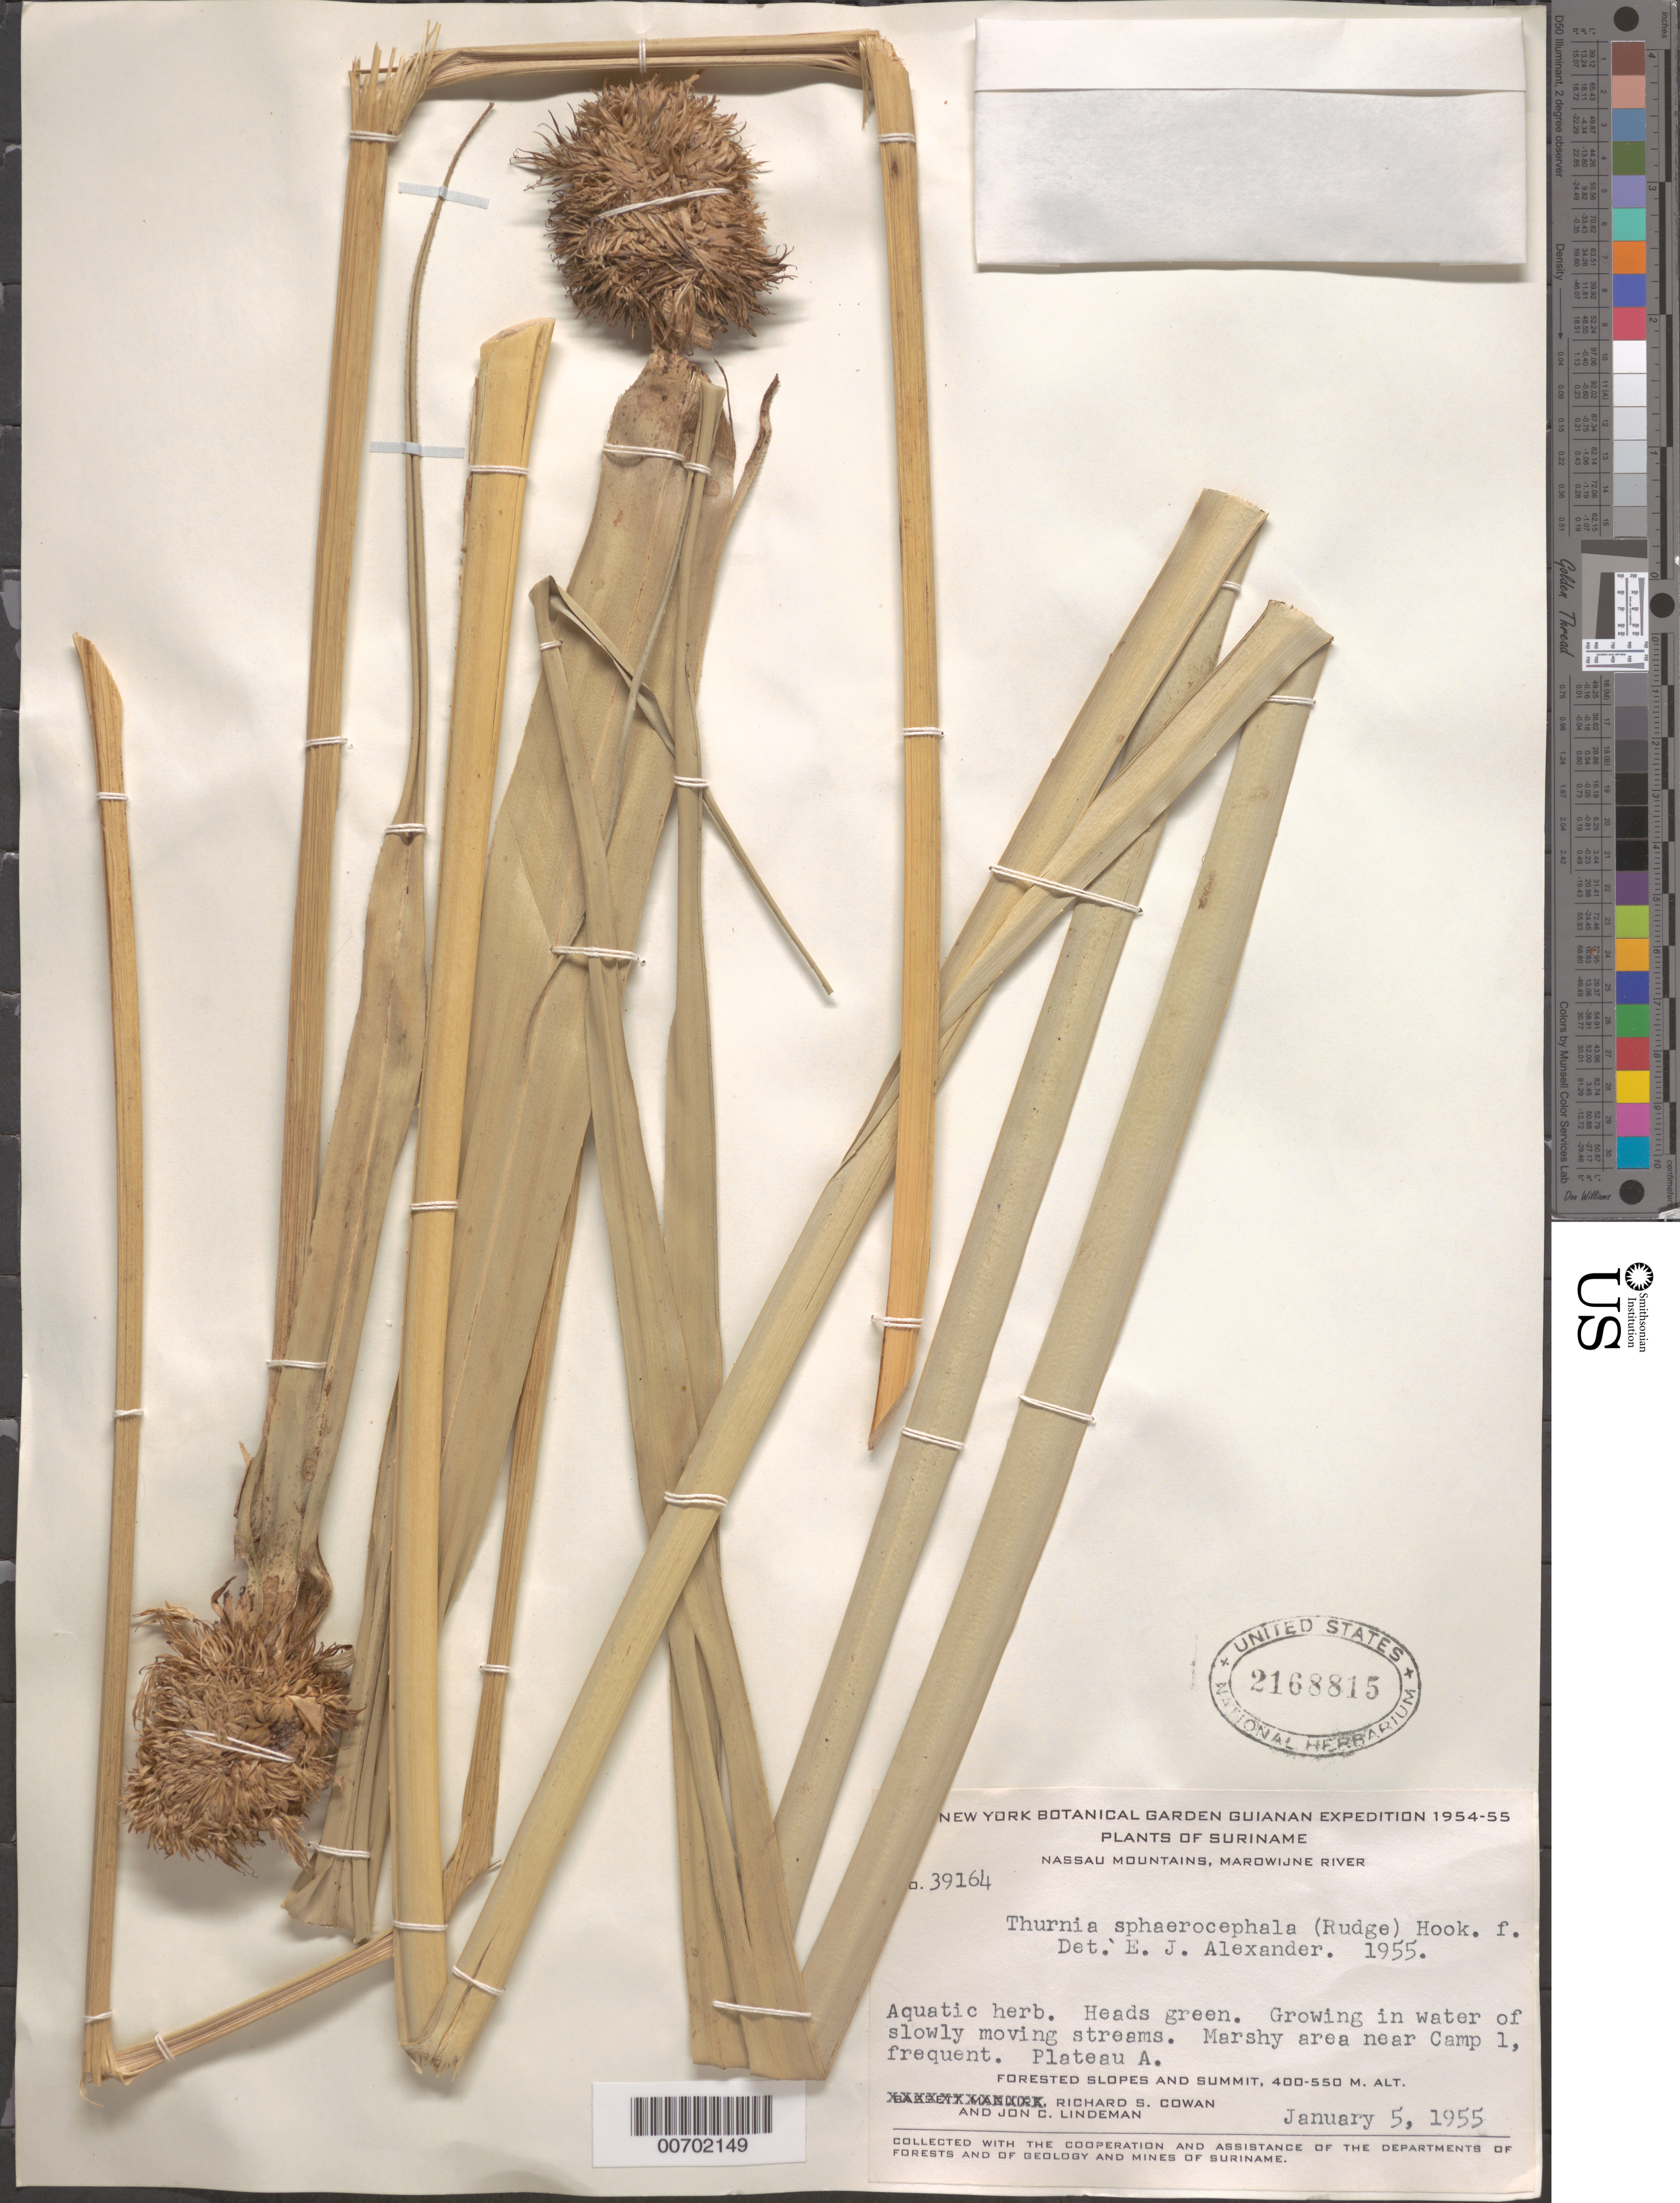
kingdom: Plantae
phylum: Tracheophyta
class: Liliopsida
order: Poales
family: Thurniaceae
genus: Thurnia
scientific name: Thurnia sphaerocephala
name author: (Rudge) Hook. f.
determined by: Alexander, E. J.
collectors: R. S. Cowan & J. C. Lindeman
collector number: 39164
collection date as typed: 5-Jan-55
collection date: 1955-01-05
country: Suriname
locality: Nassau Mts., Marowijne R., Plateau A, near Camp 1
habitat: Forested slopes and summit. growing in water of slowly moving streams. Marshy area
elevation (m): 400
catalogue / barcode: US 2168815